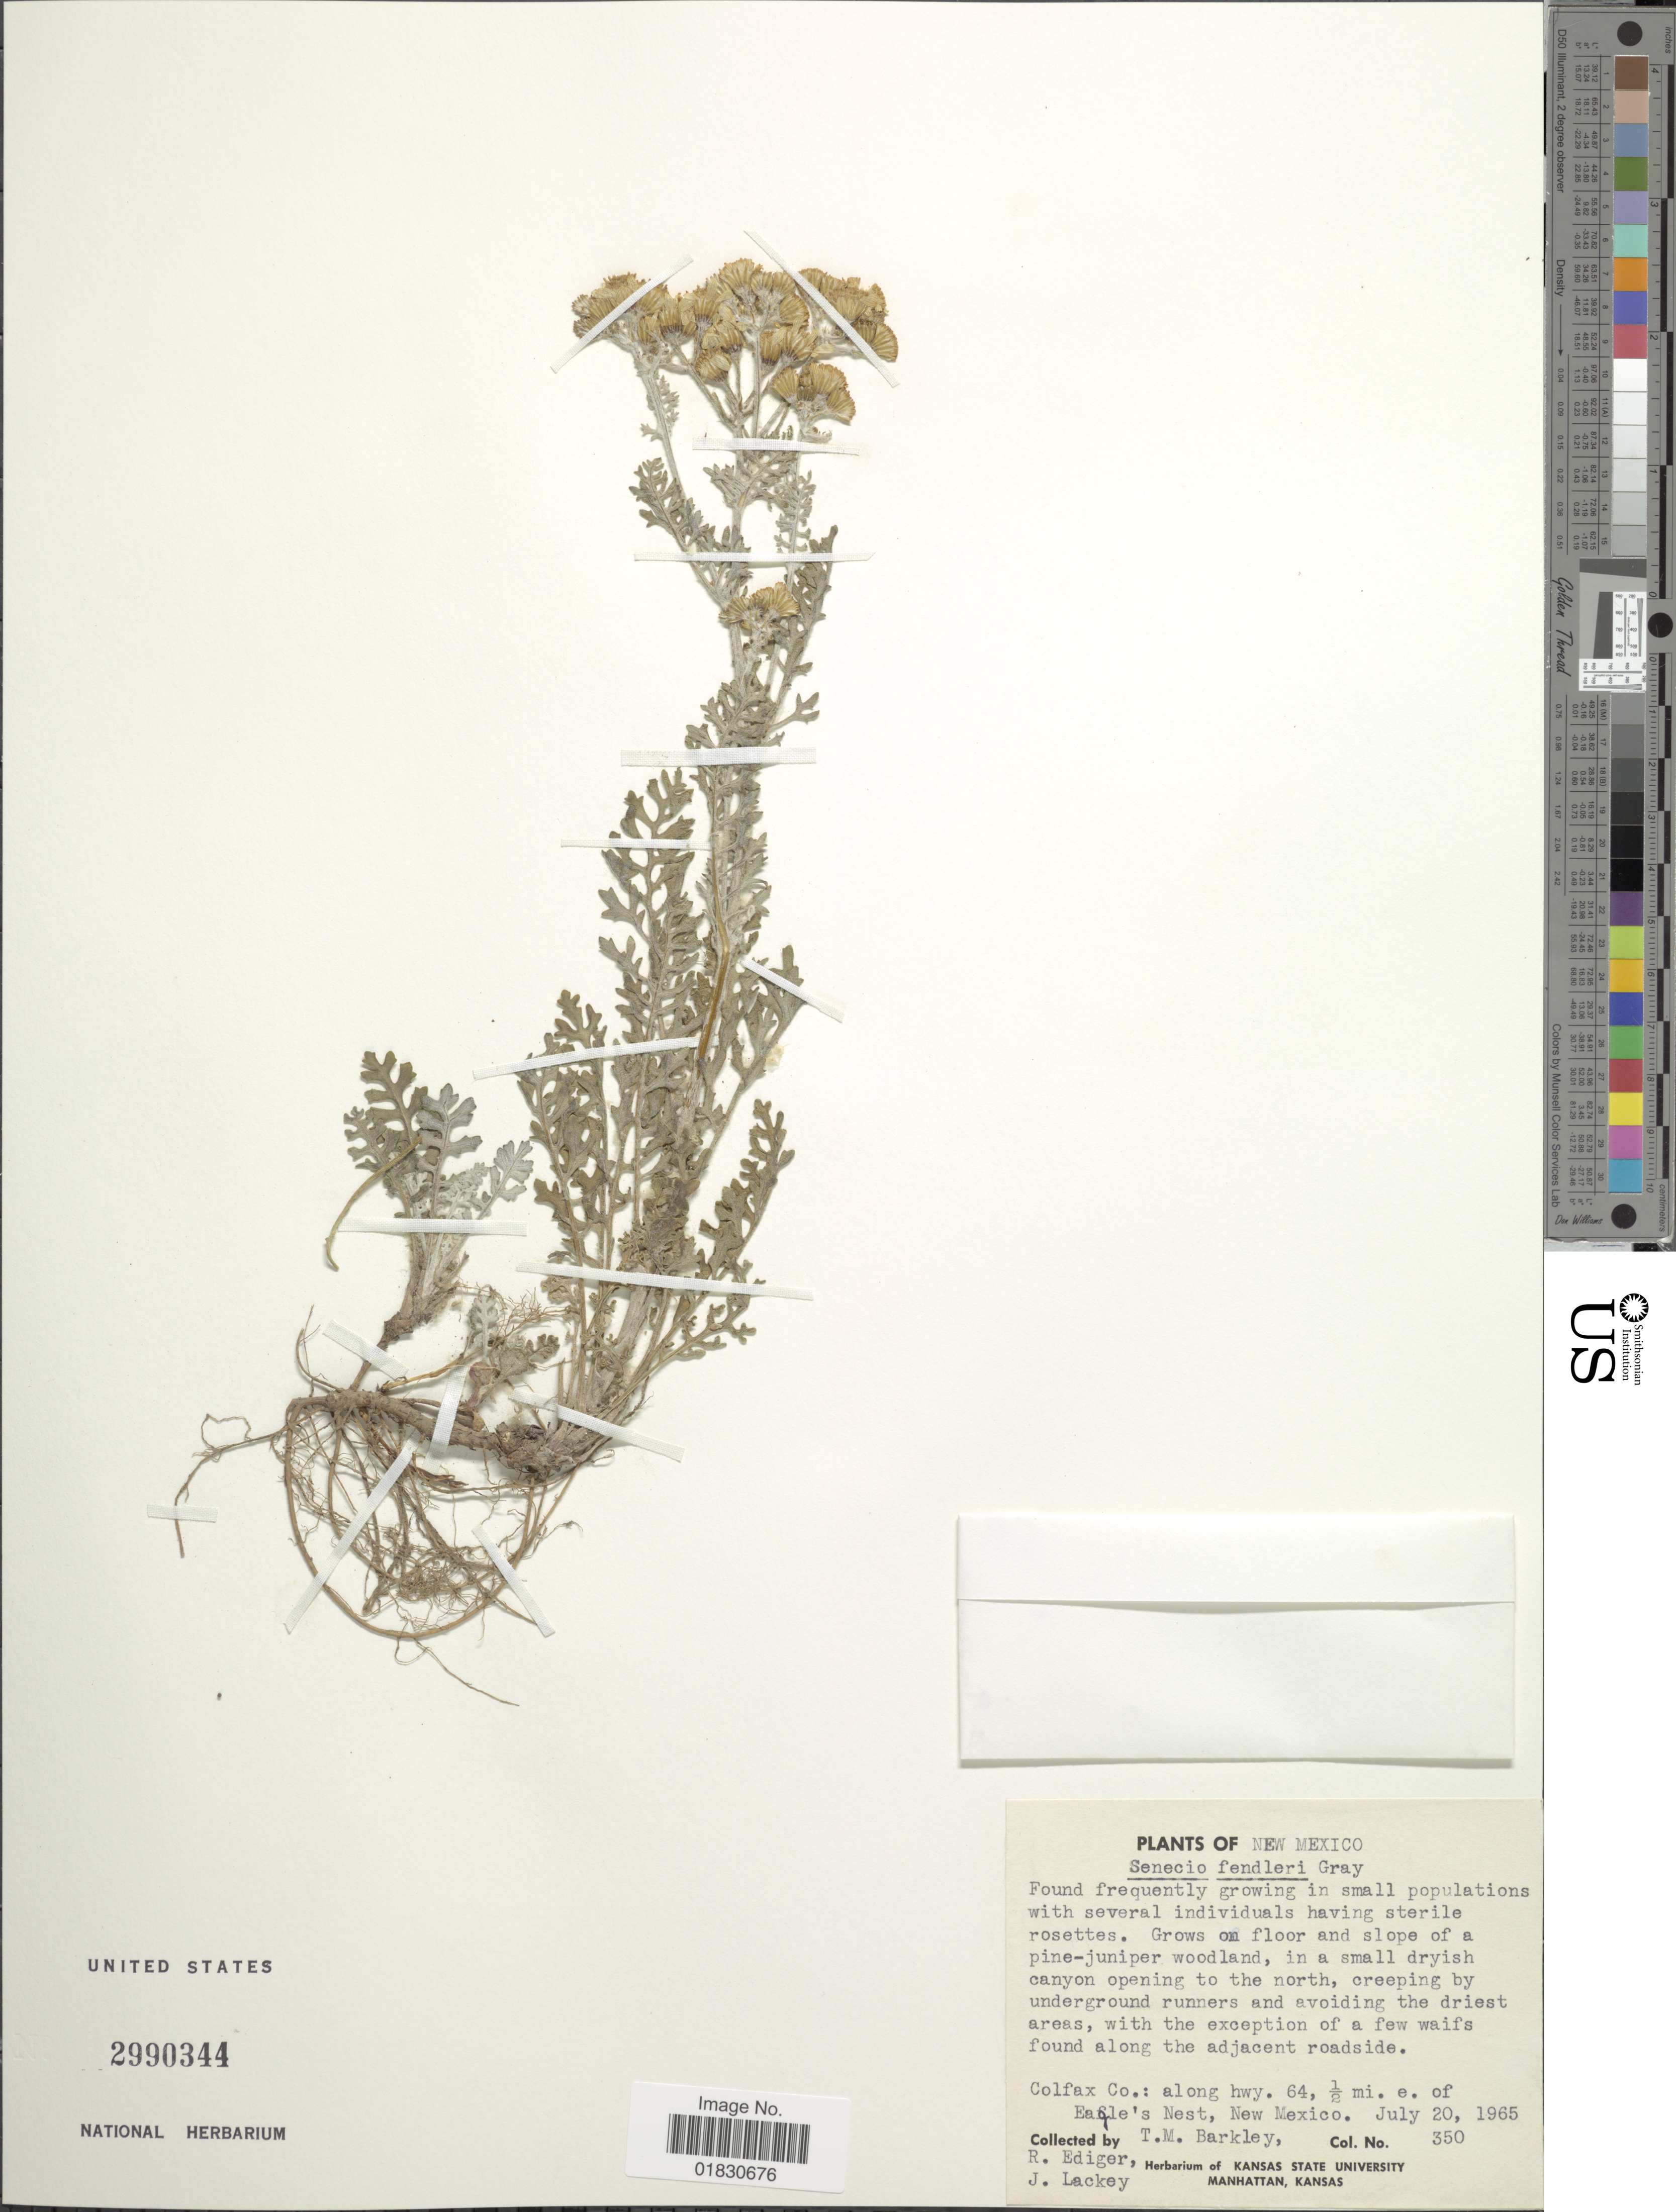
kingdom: Plantae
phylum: Tracheophyta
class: Magnoliopsida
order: Asterales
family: Asteraceae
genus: Packera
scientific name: Packera fendleri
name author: (A. Gray) W.A. Weber & Á. Löve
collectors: T. M. Barkley, R. I. Ediger & J. Lackey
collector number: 350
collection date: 1965-07-20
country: United States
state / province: New Mexico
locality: Colfax Co.: along hwy. 64, ½ mi. e. of Eagle's Nest, New Mexico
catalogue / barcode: US 2990344